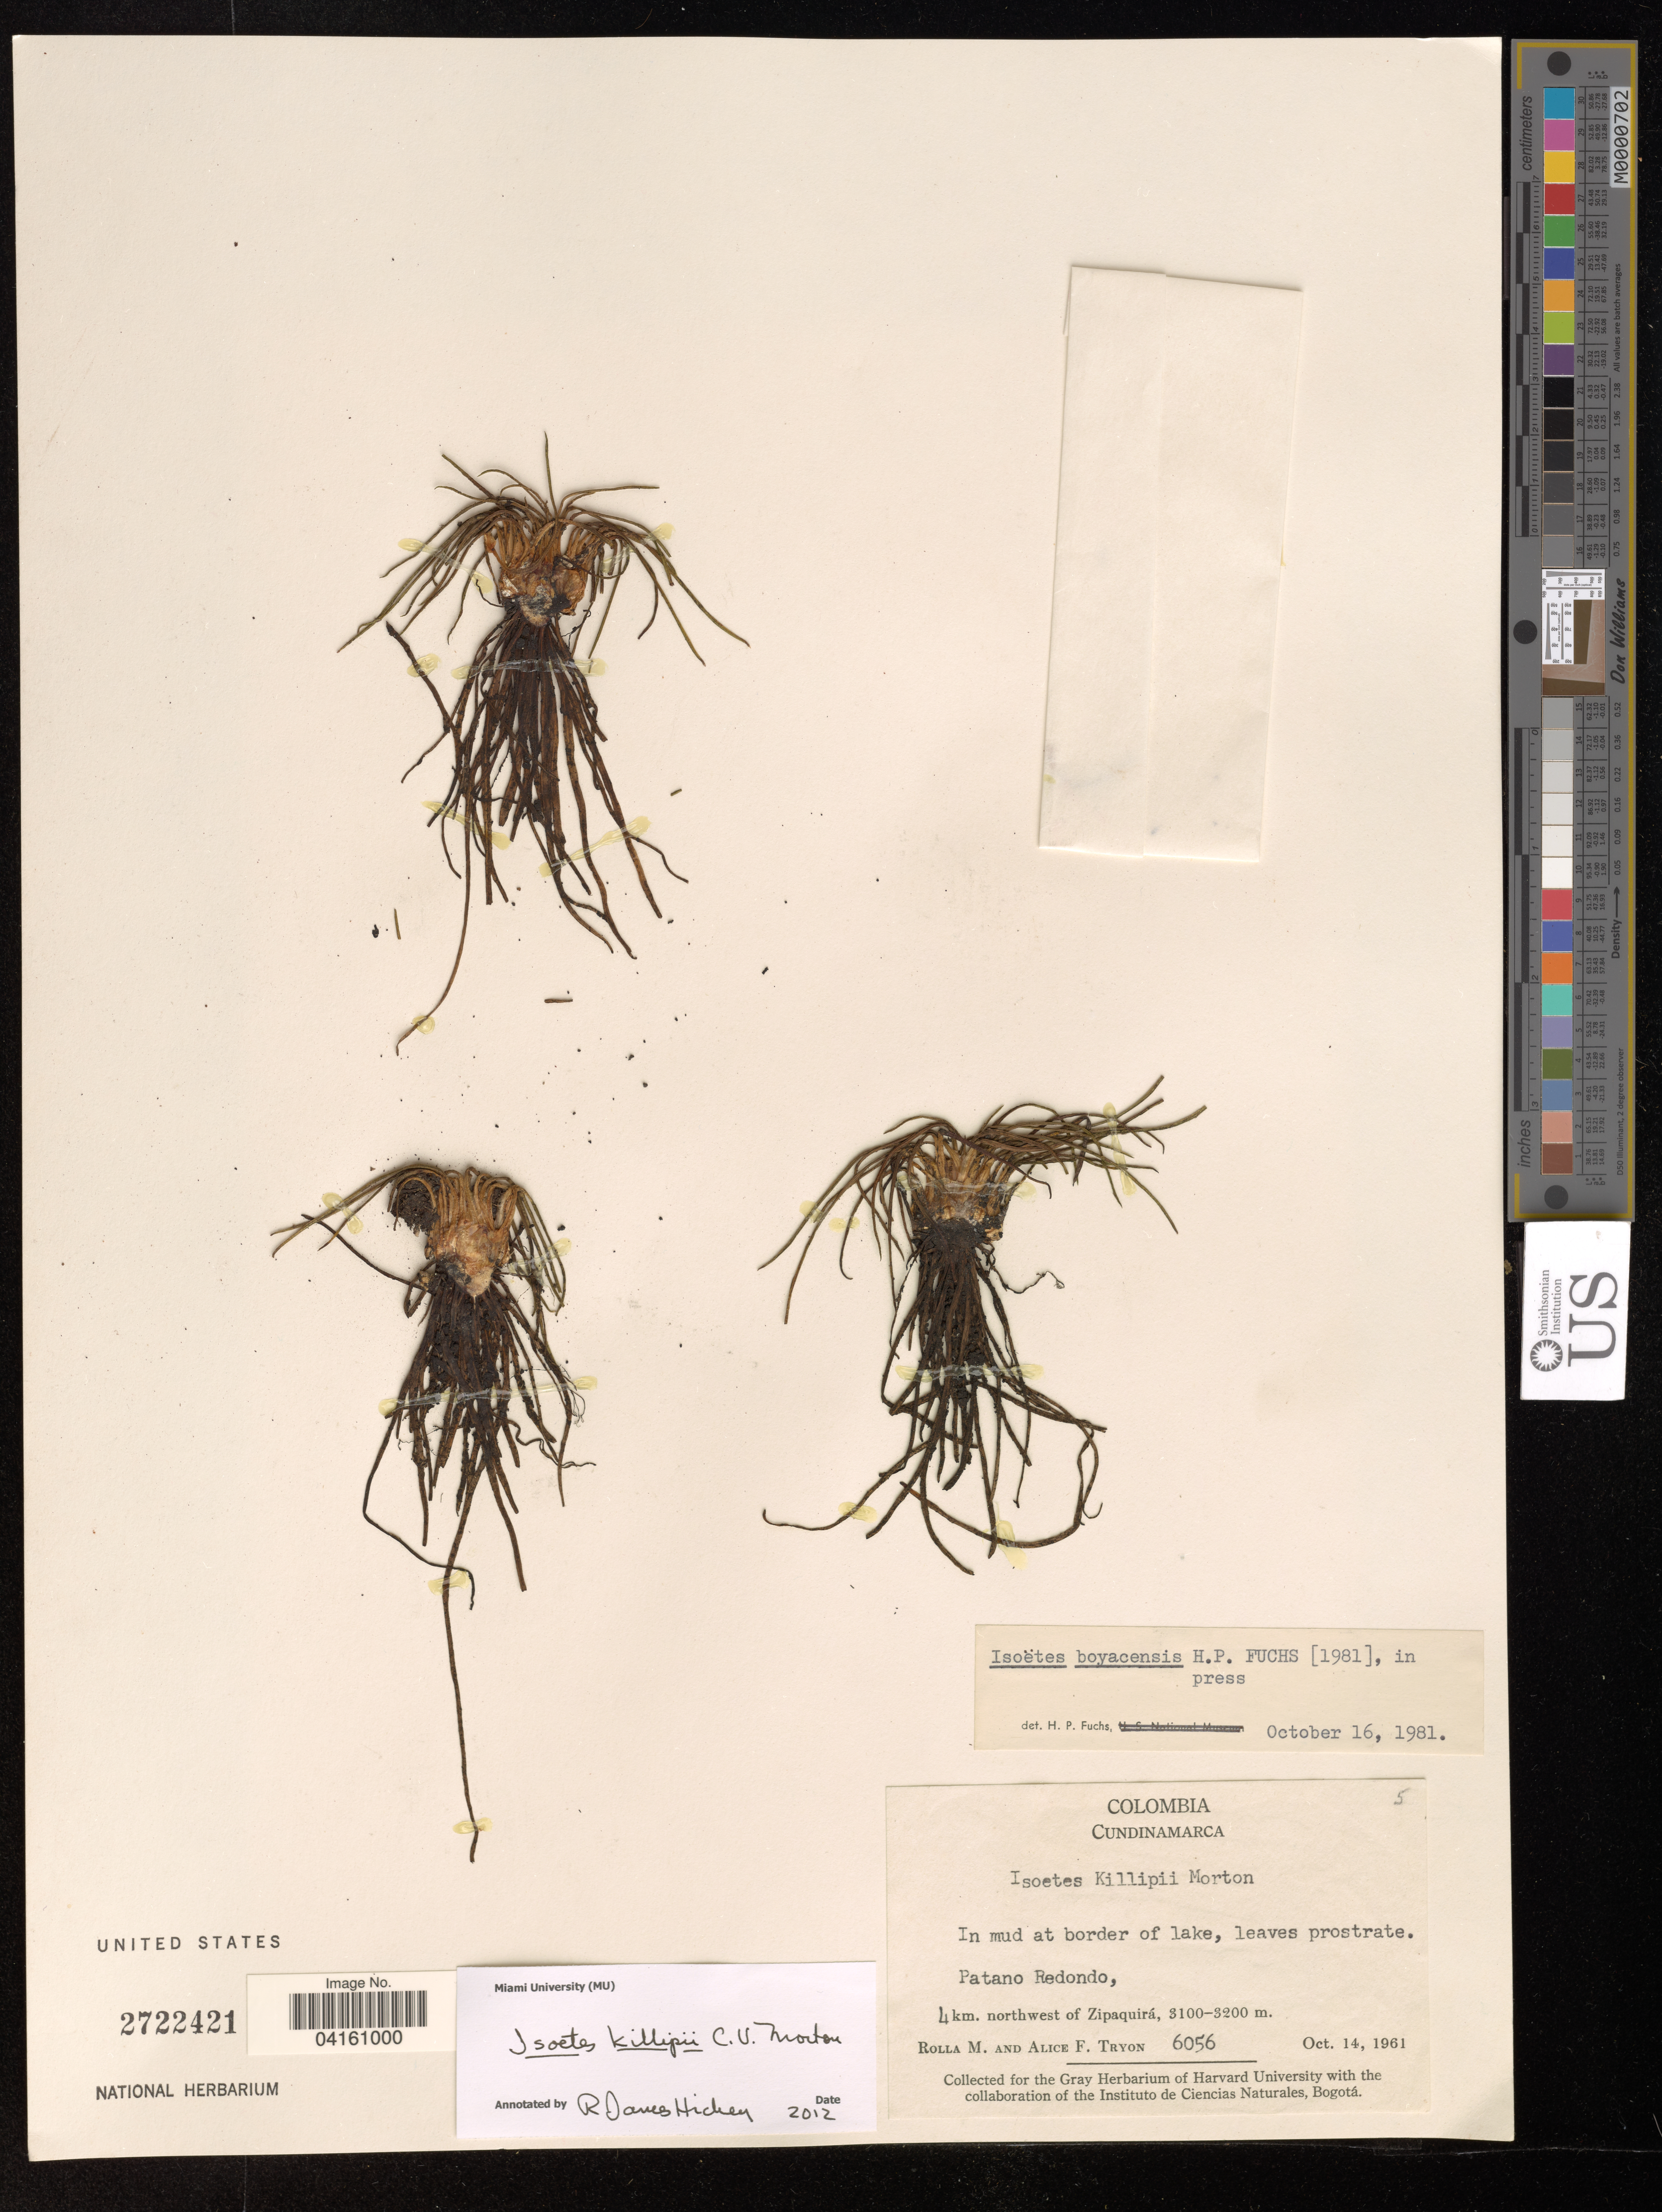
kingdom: Plantae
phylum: Tracheophyta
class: Lycopodiopsida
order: Isoetales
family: Isoetaceae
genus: Isoetes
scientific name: Isoetes killipii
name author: C.V. Morton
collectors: B. Tryon & A. F. Tryon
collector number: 6056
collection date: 1961-10-14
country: Colombia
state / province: Cundinamarca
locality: Patano Redondo, 4 km. northwest of Zipaquirá.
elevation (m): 3100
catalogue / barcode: US 2722421